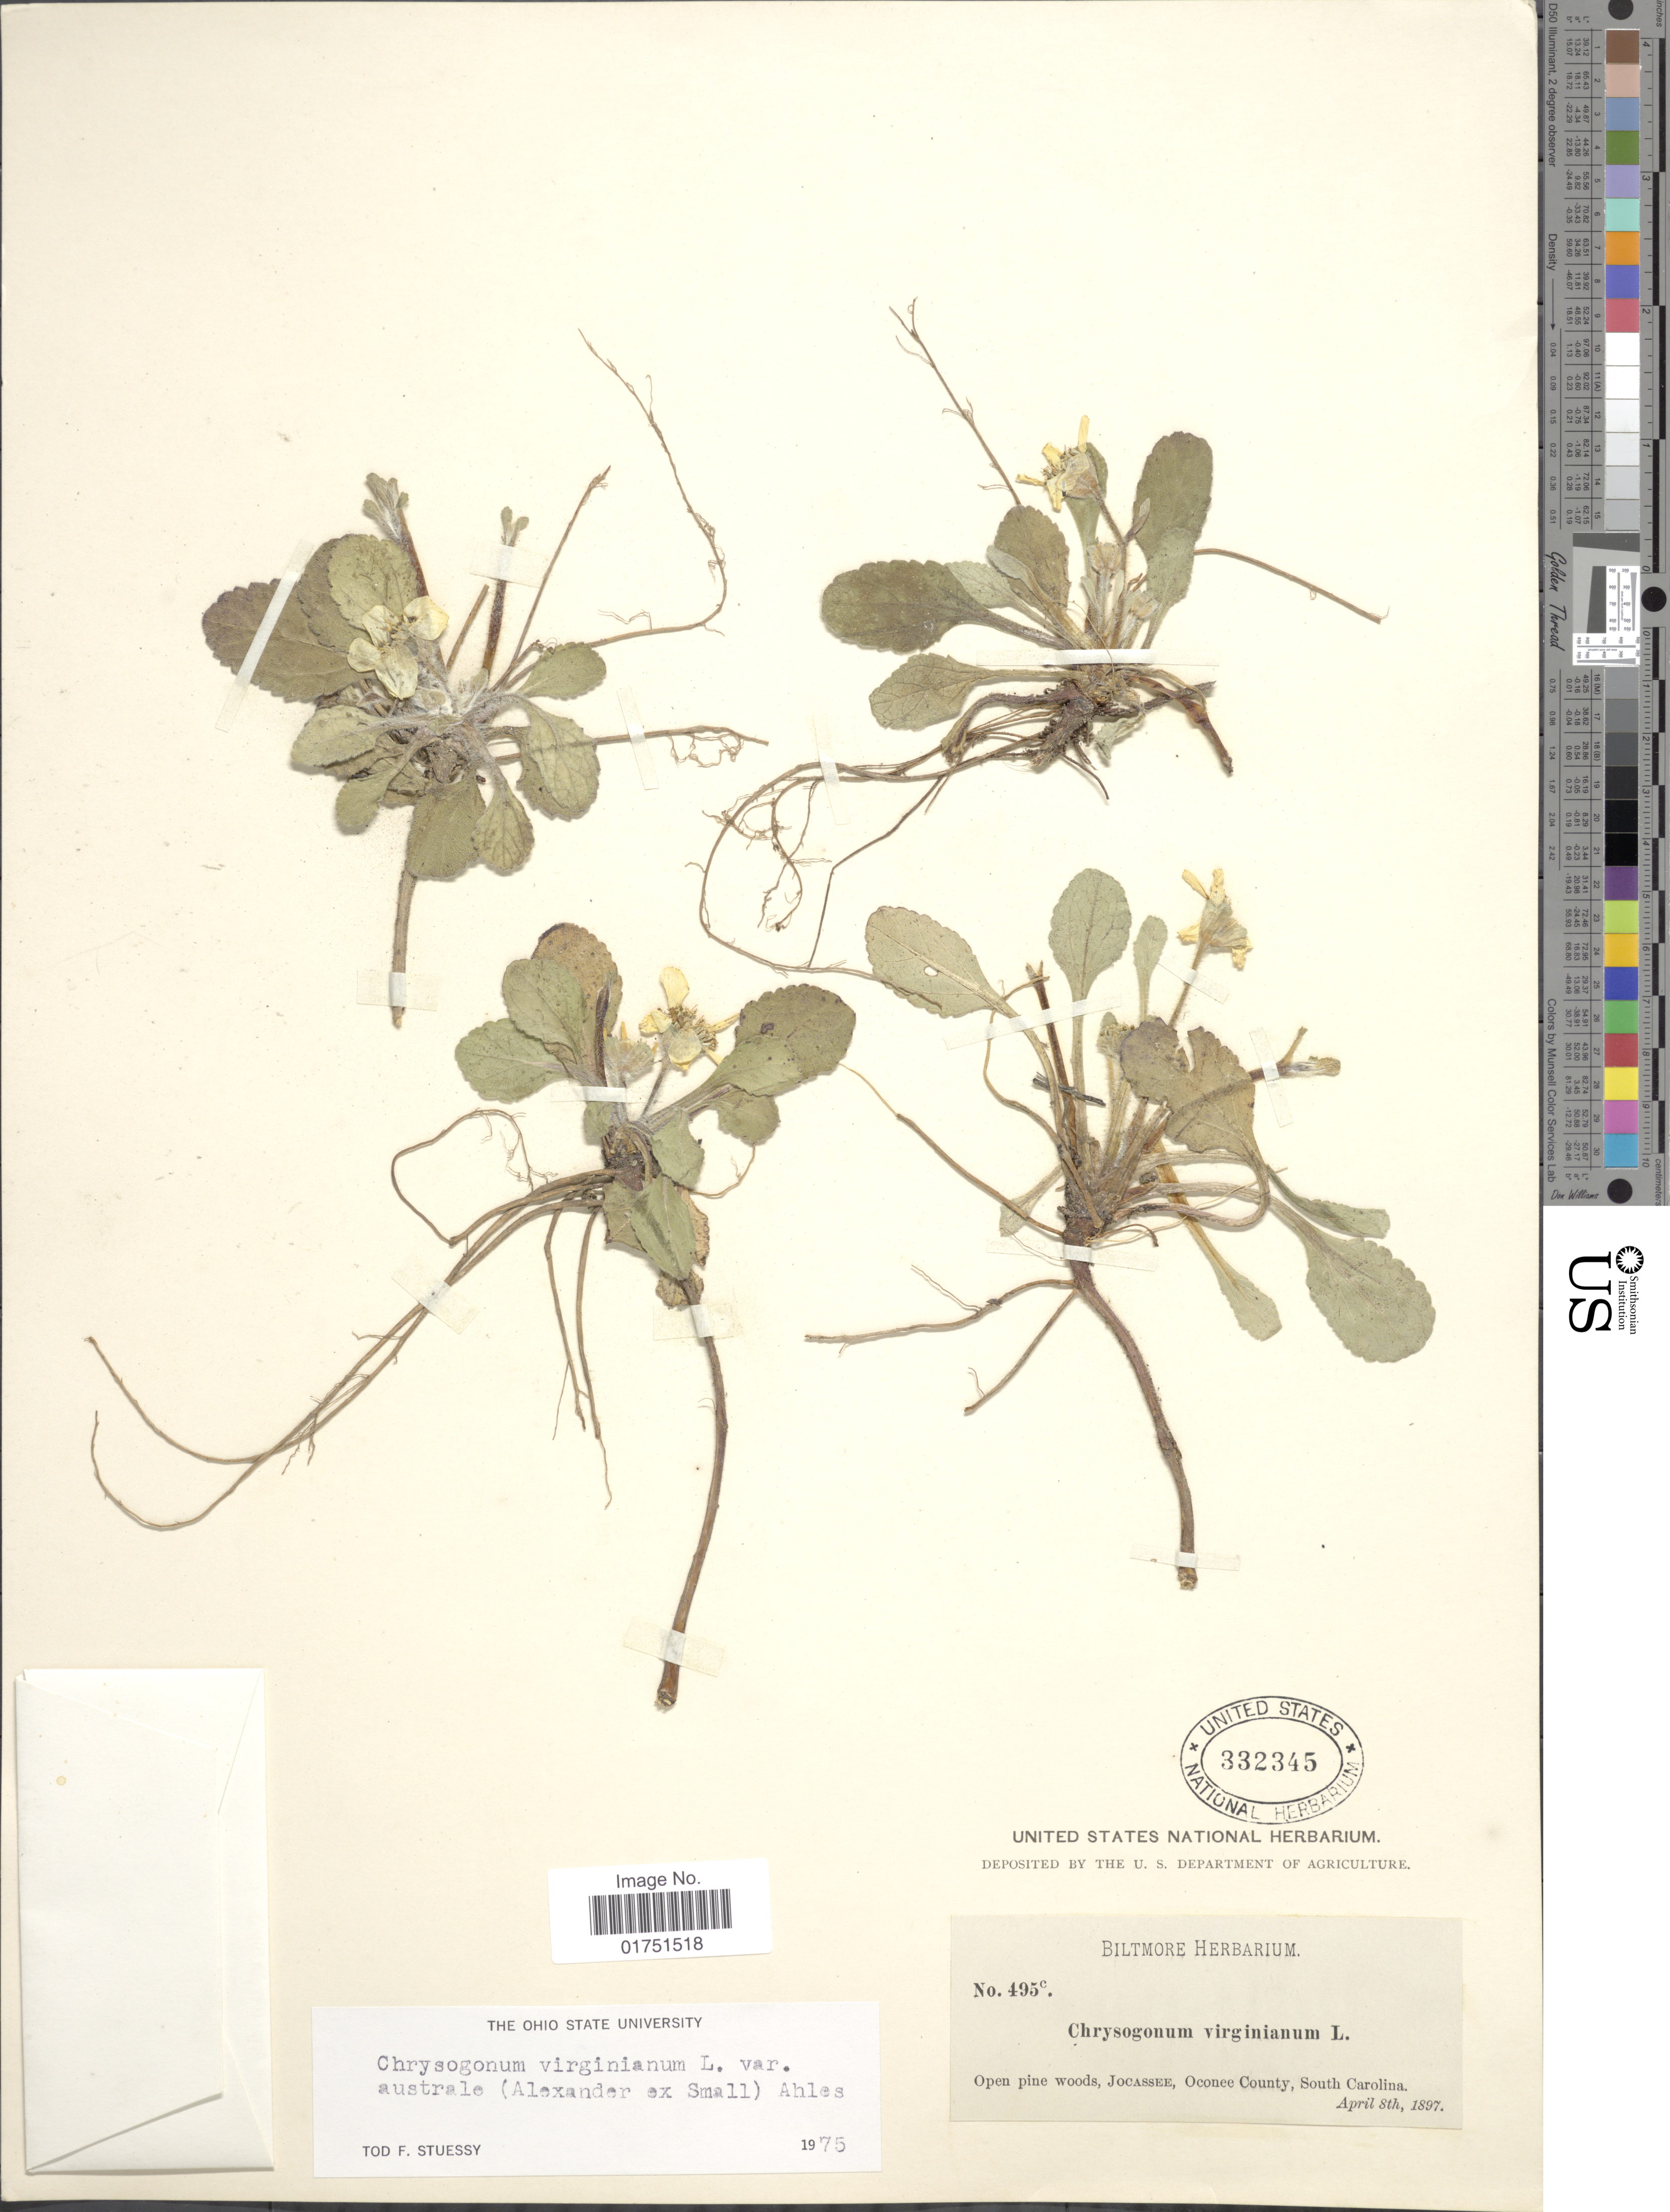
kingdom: Plantae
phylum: Tracheophyta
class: Magnoliopsida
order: Asterales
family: Asteraceae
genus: Chrysogonum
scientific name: Chrysogonum virginianum var. australe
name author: (Alexander ex Small) Ahles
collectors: ex herb. Biltmore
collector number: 495c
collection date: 1897-04-08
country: United States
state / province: South Carolina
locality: Open pine woods, Jocassee, Oconee County, South Caroline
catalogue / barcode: US 332345